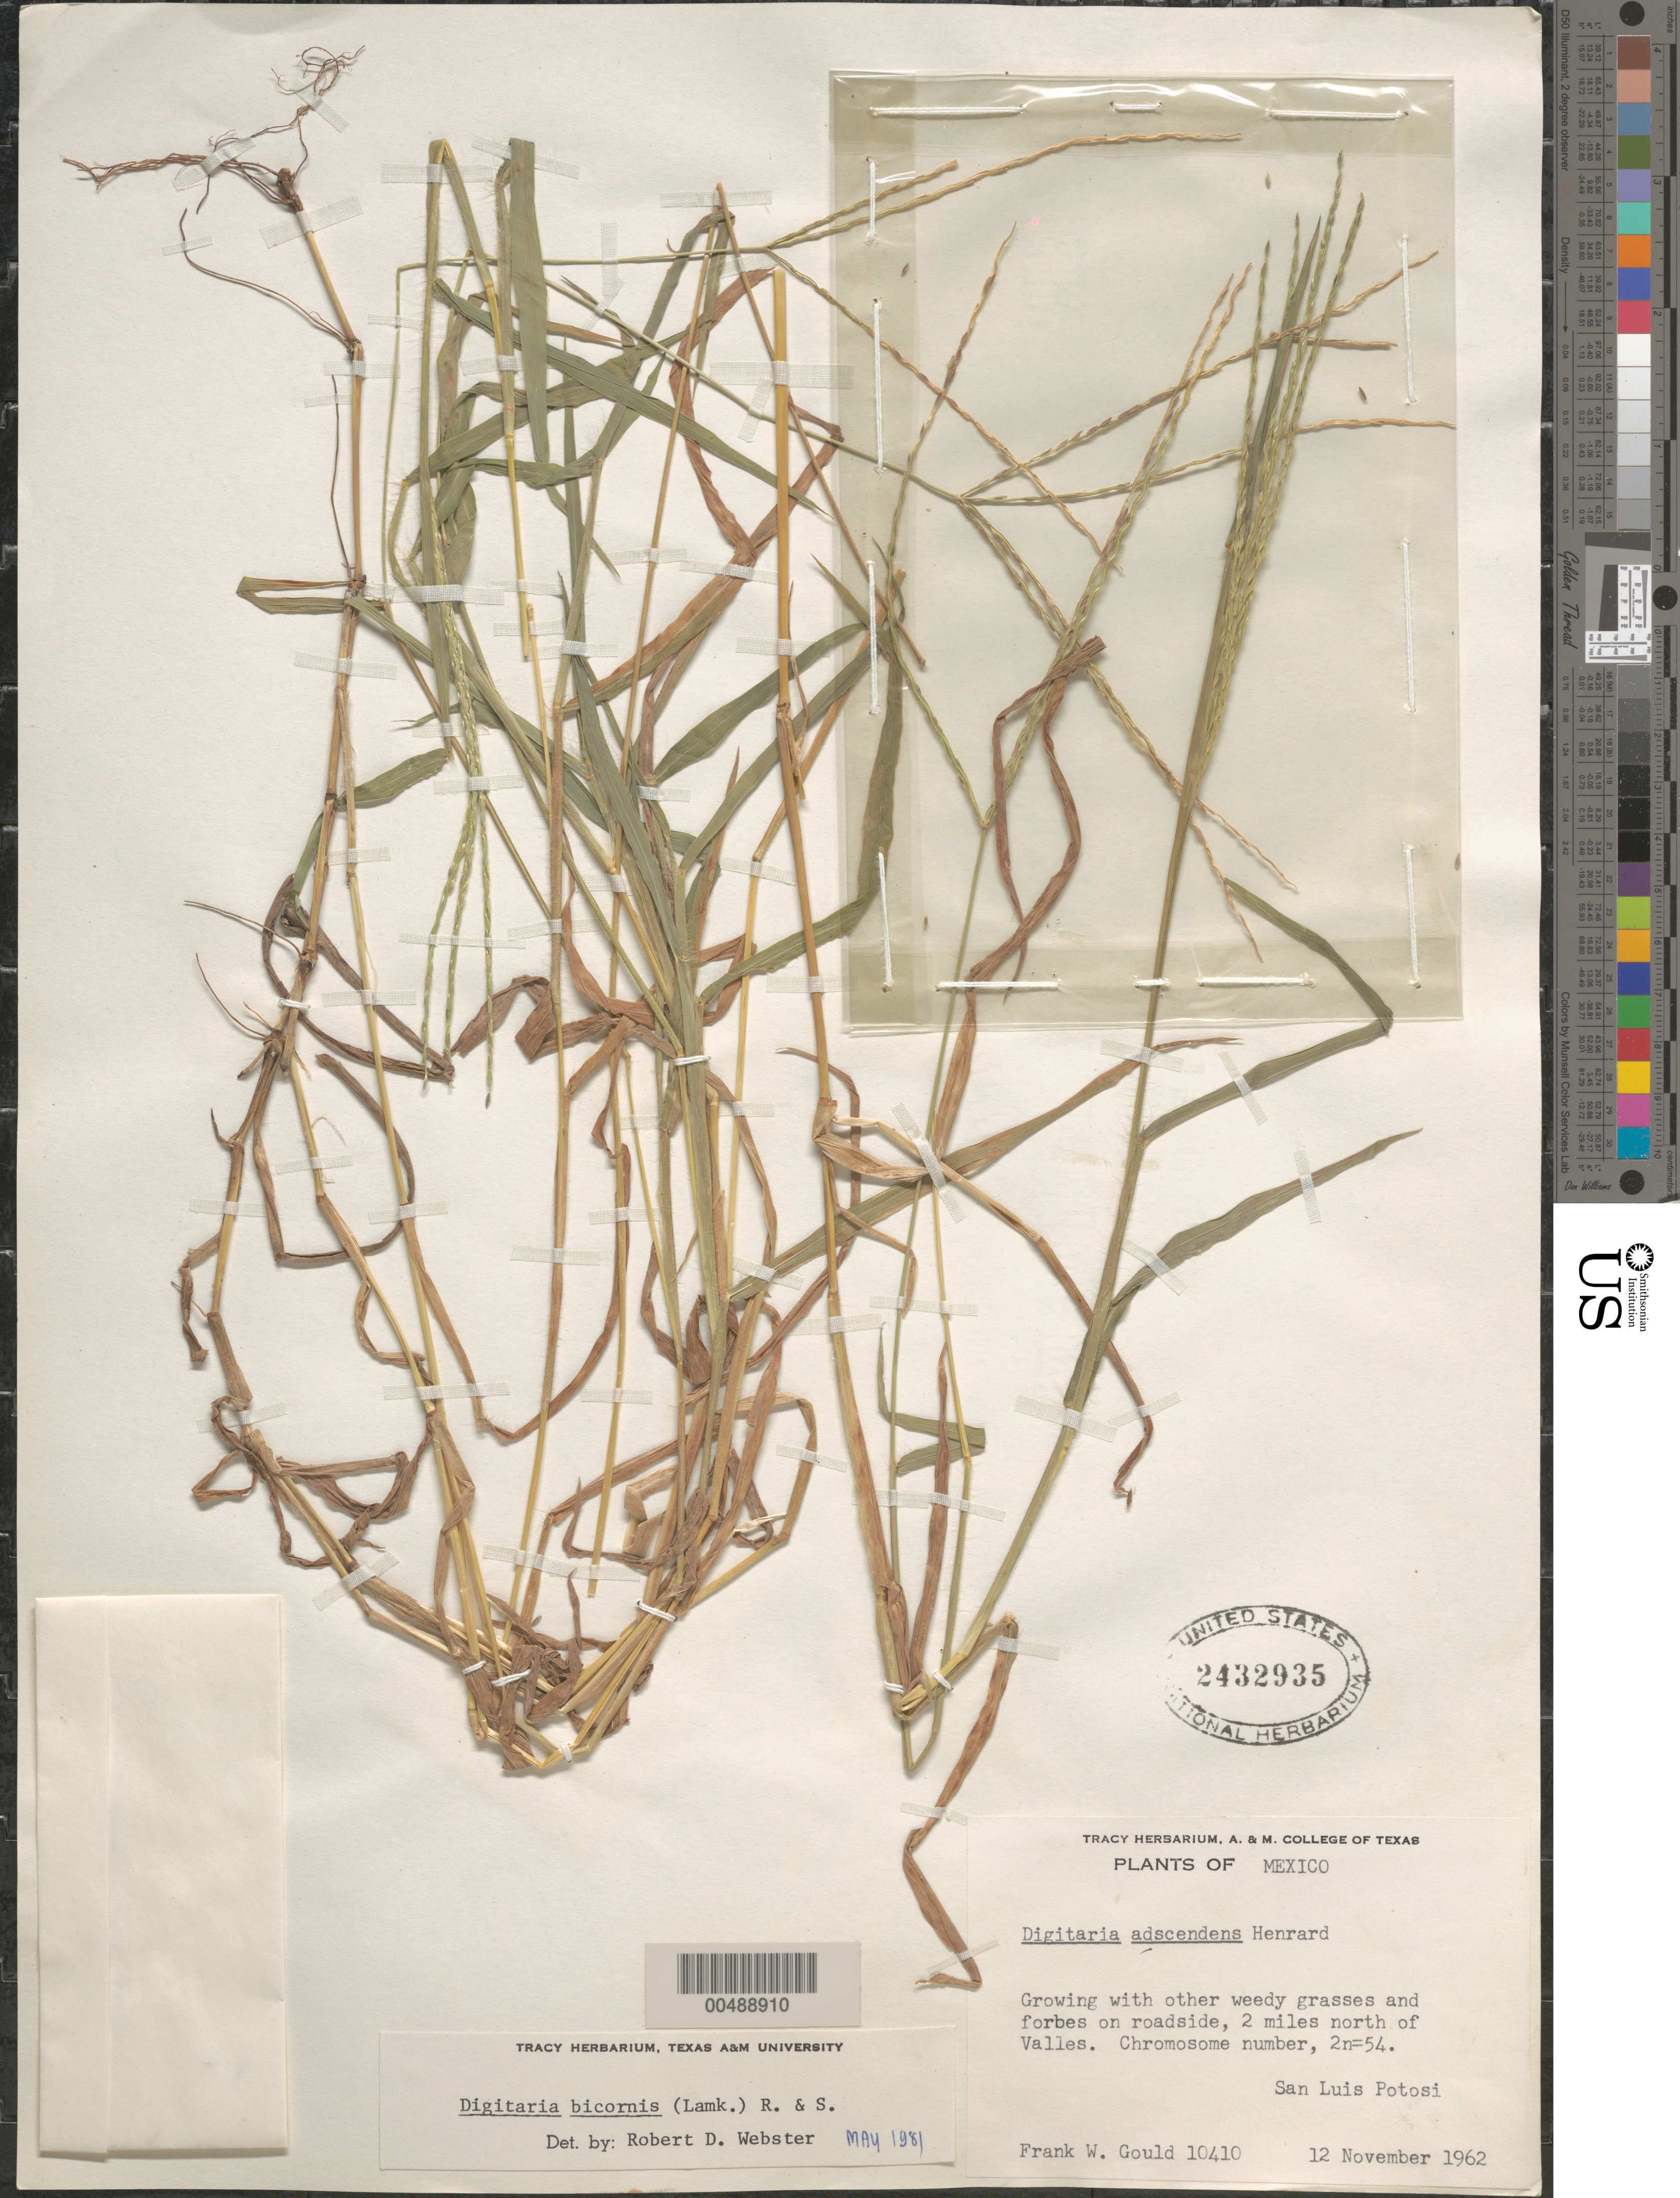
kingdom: Plantae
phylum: Tracheophyta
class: Liliopsida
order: Poales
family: Poaceae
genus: Digitaria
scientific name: Digitaria bicornis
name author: (Lam.) Roem. & Schult.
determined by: Webster, Robert D.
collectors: F. W. Gould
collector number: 10410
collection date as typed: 12 Nov 1962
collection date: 1962-11-12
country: Mexico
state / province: San Luis Potosi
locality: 2 mi N of Valles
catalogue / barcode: US 2432935